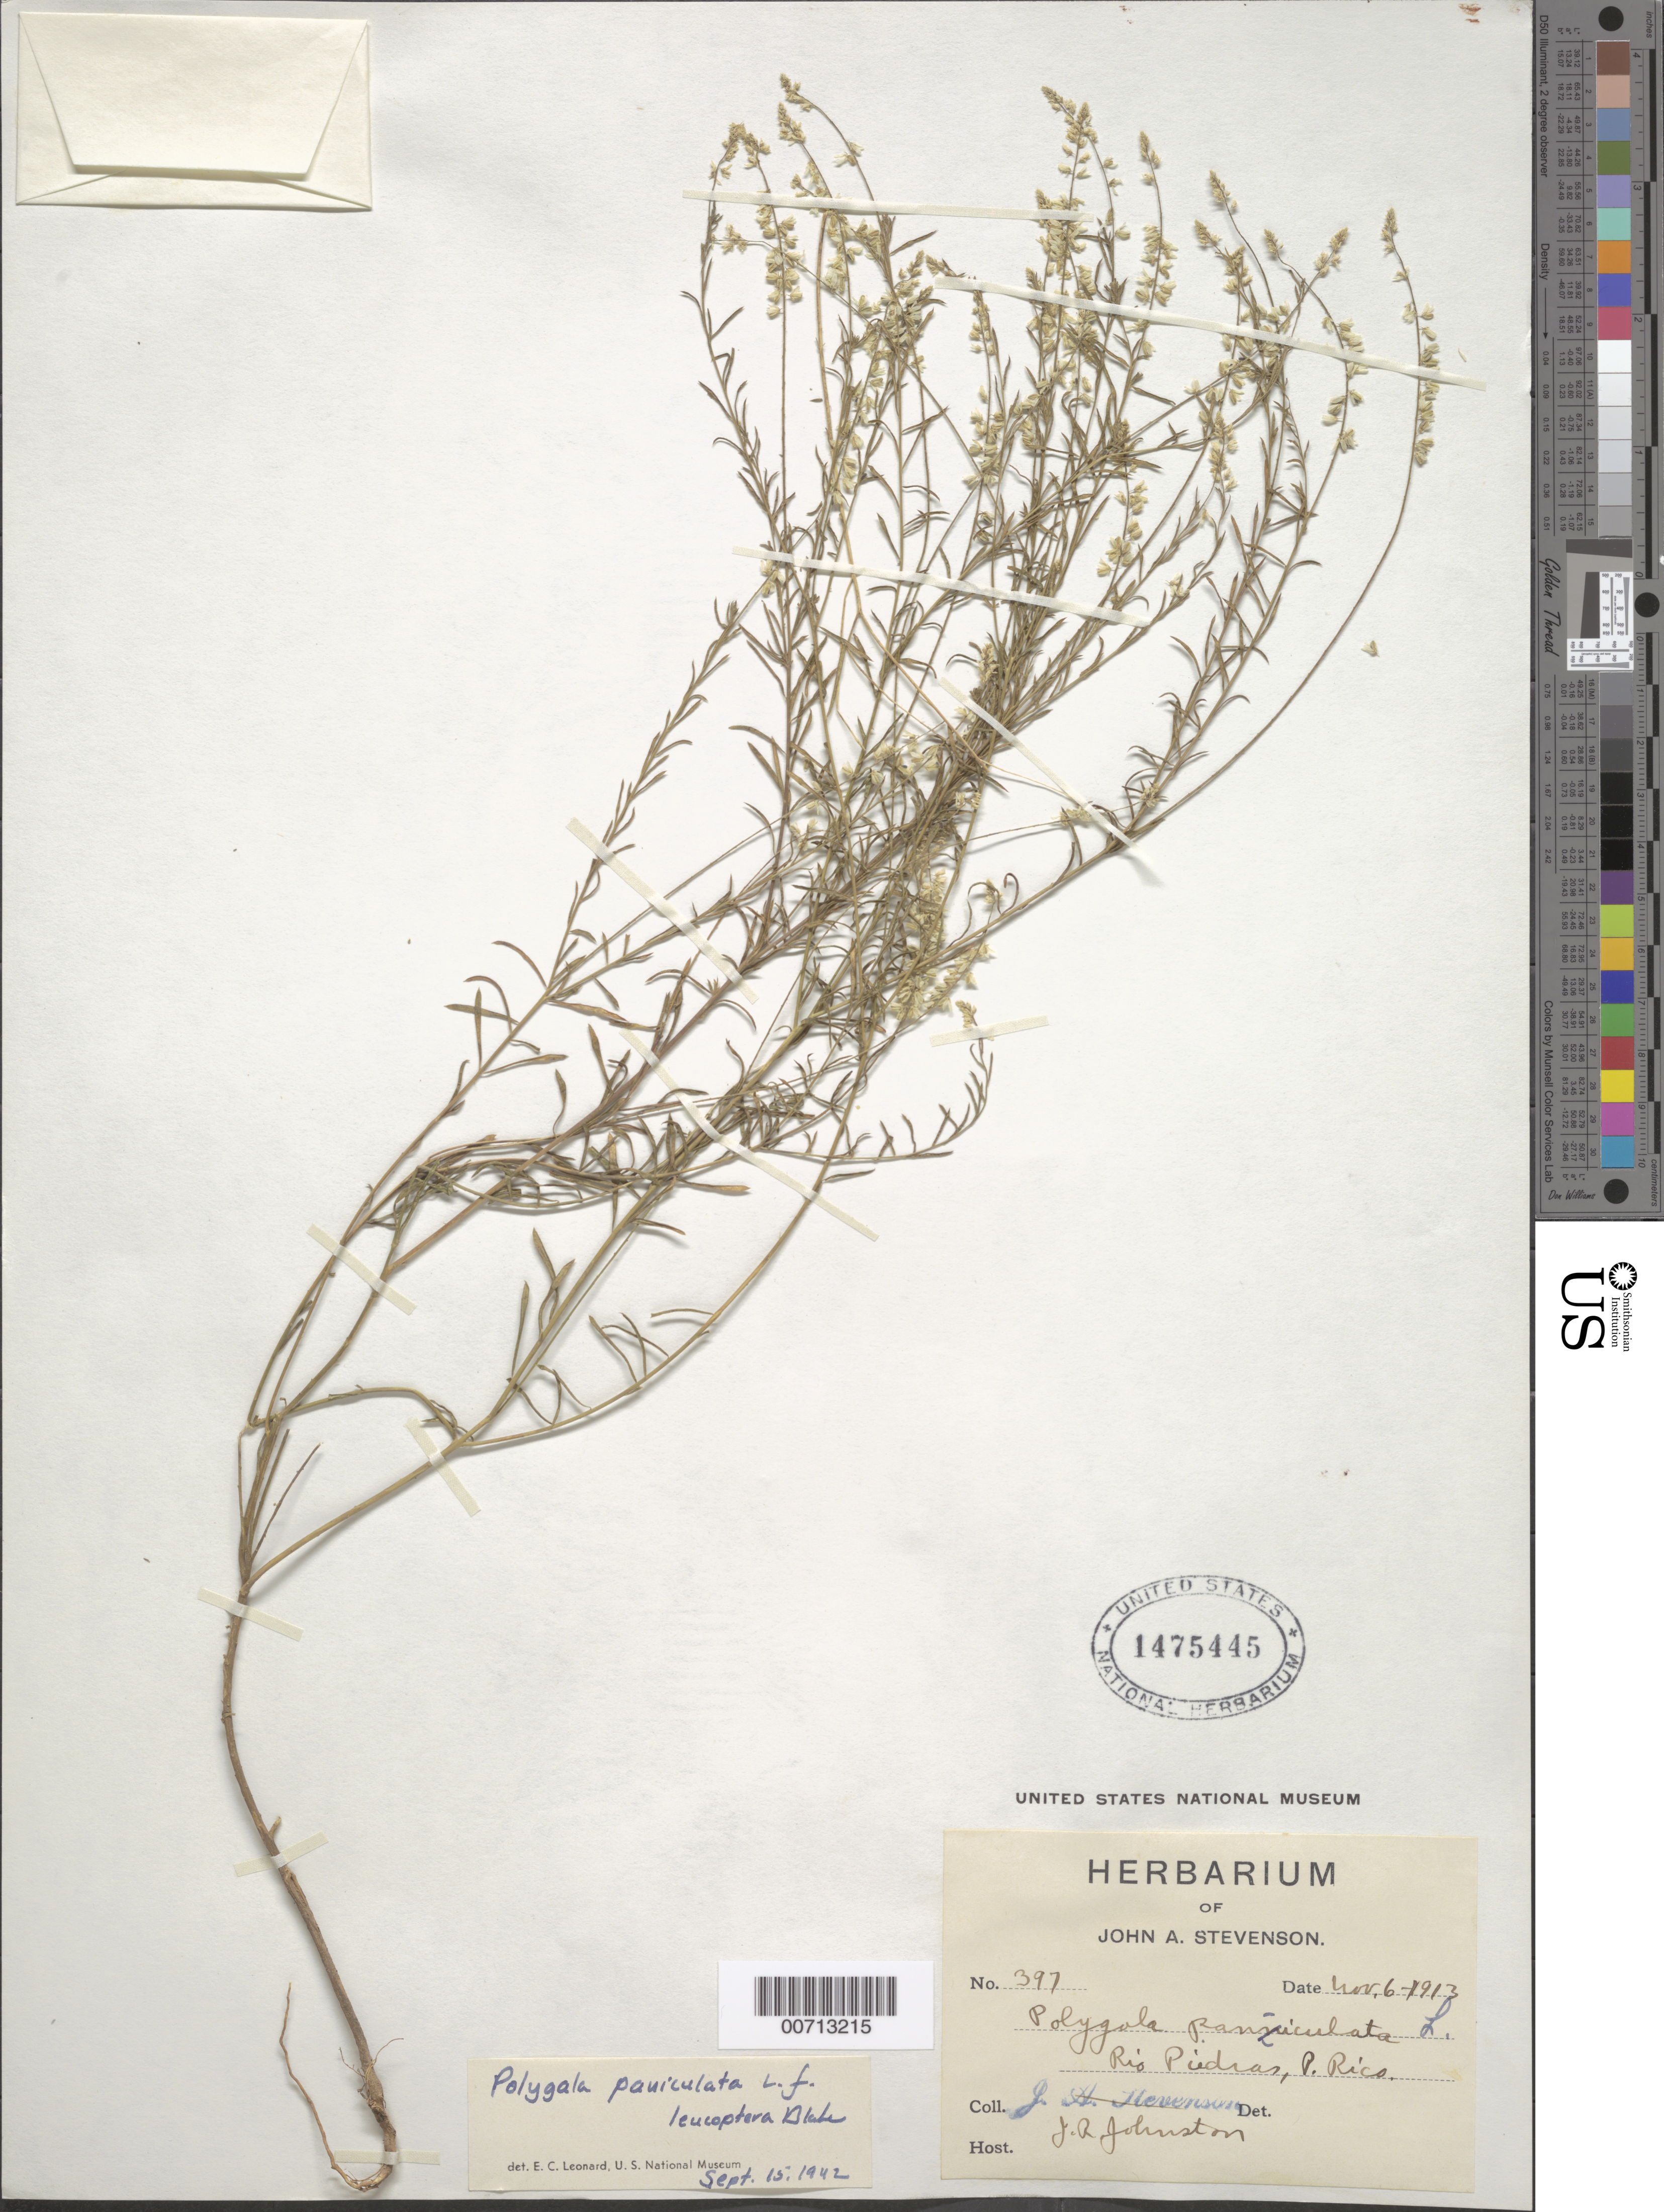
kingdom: Plantae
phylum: Tracheophyta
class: Magnoliopsida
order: Fabales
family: Polygalaceae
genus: Polygala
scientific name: Polygala paniculata f. leucoptera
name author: S.F. Blake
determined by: Leonard, Emery C., (US)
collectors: J. Johnston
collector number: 397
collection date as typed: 06 Nov 1913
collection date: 1913-11-06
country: Puerto Rico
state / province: Rio Piedras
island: Greater Antilles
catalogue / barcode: US 1475445